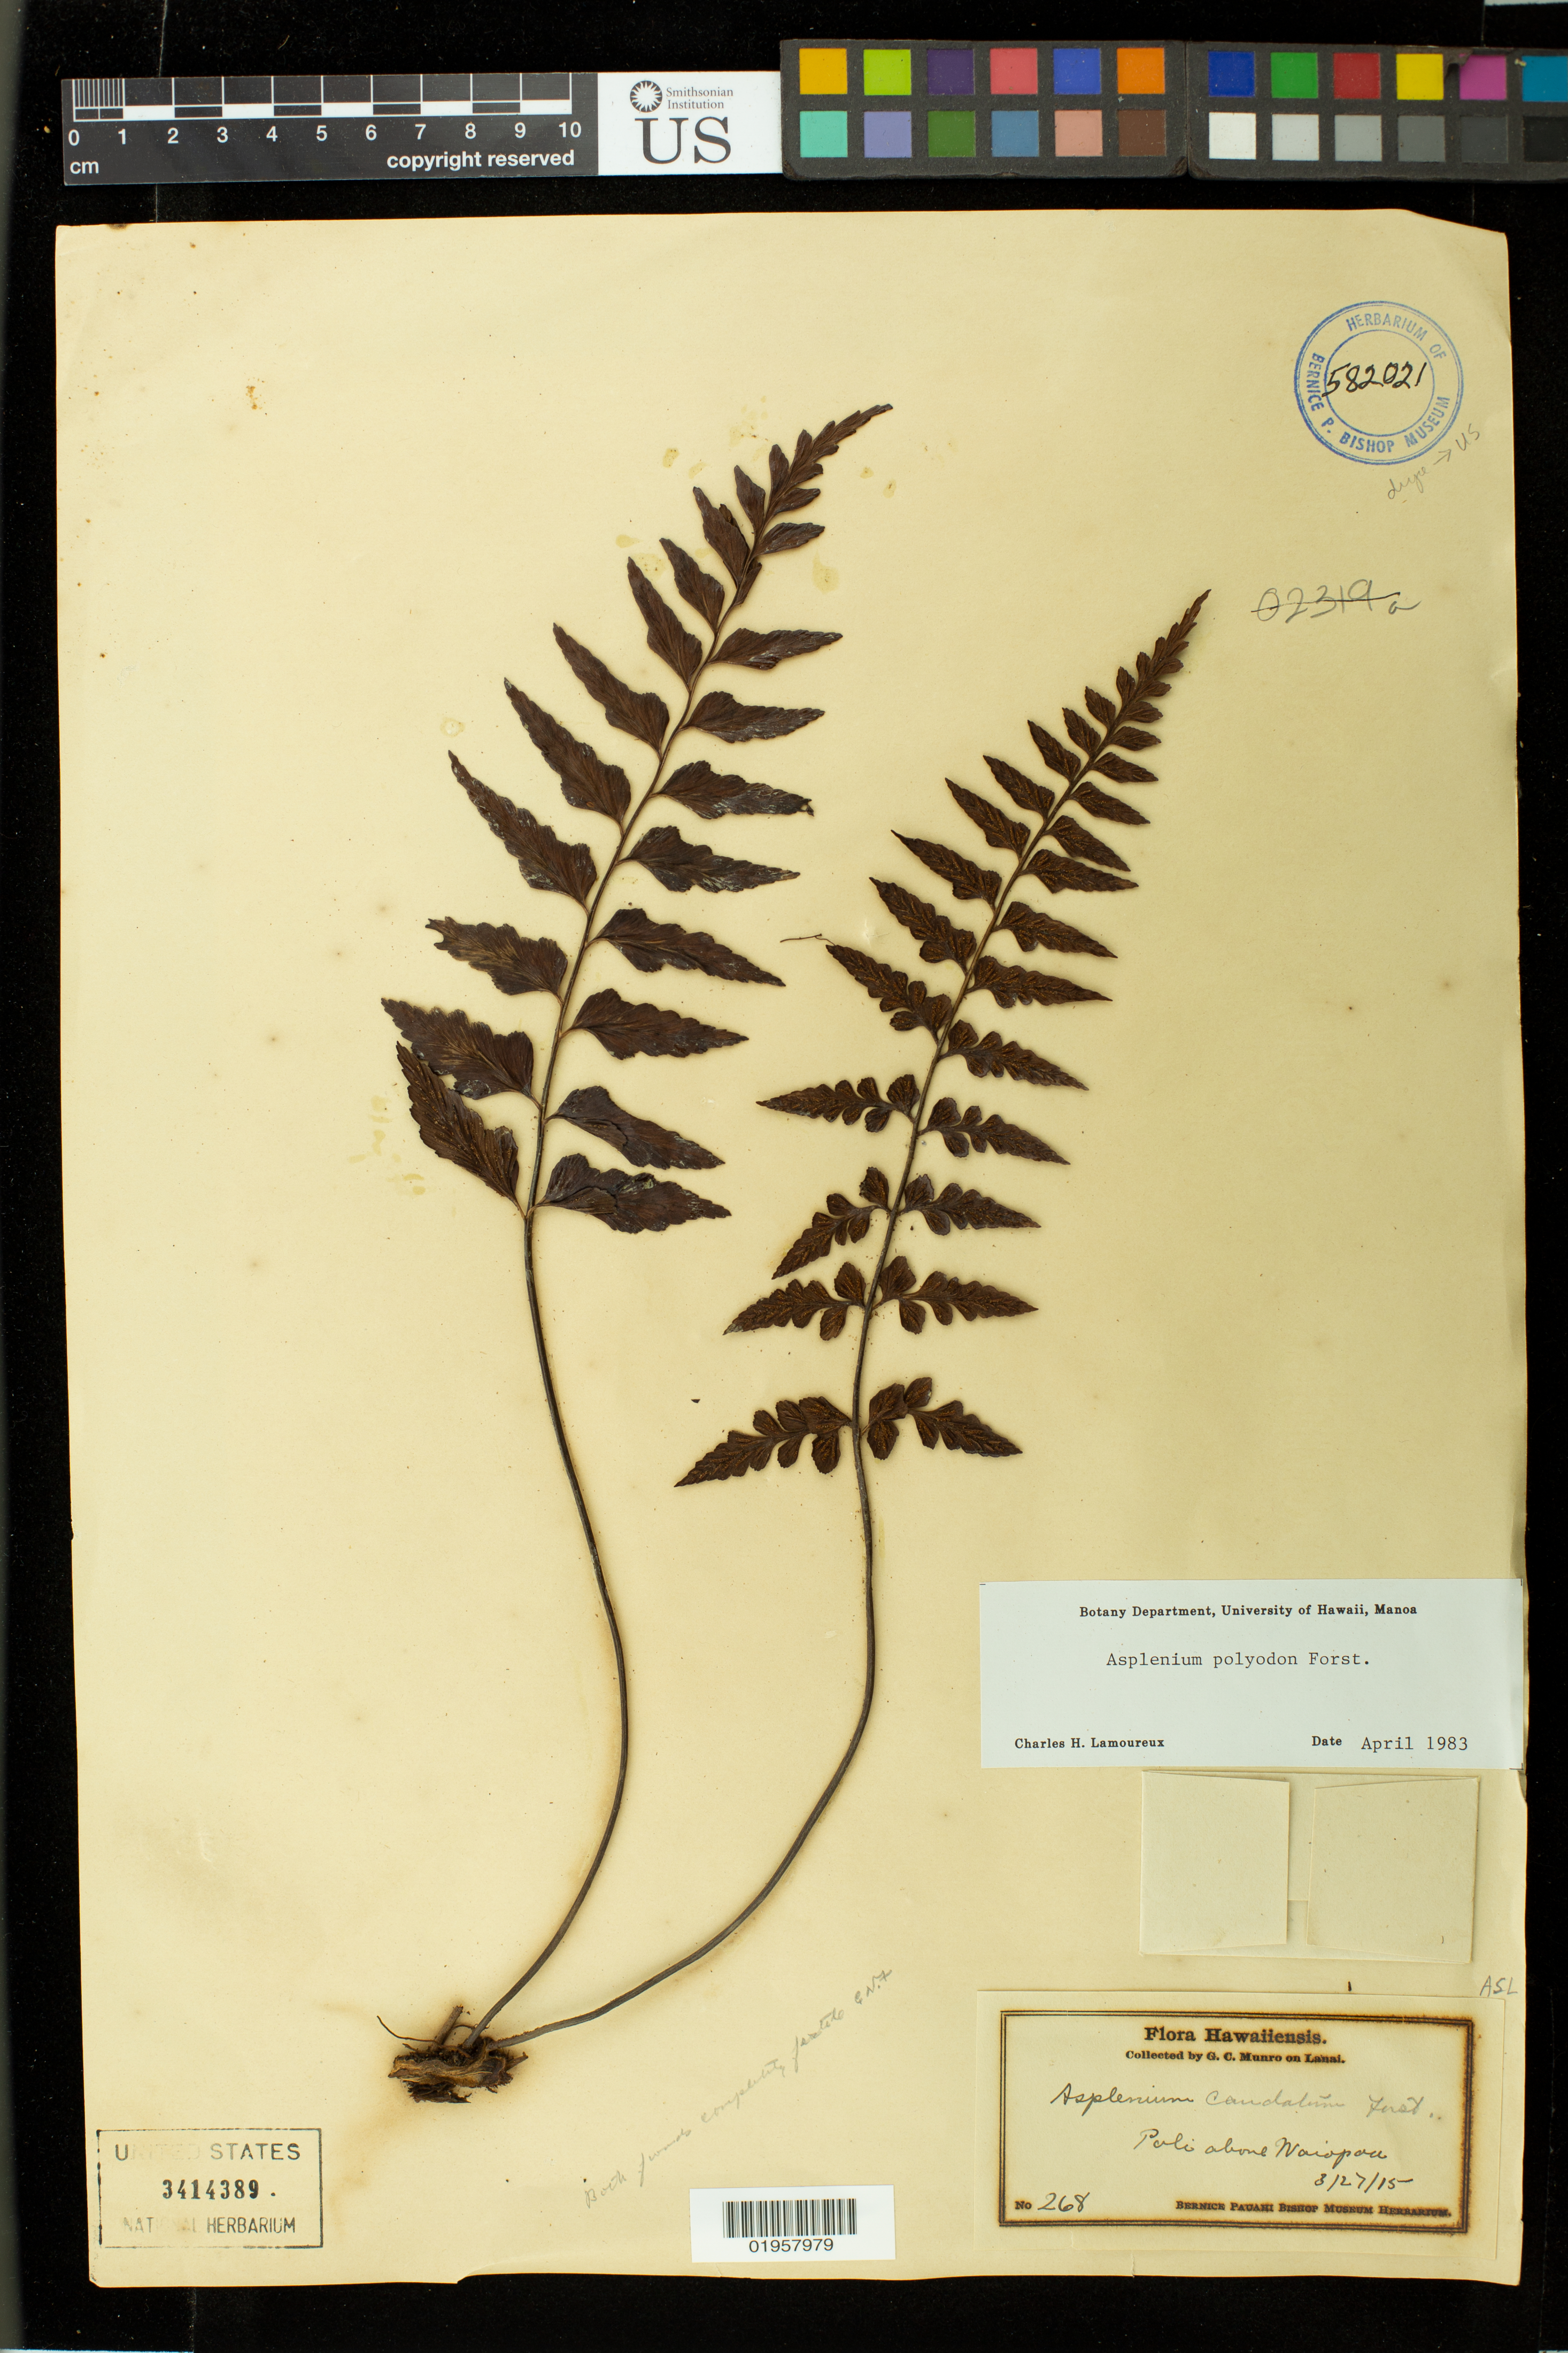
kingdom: Plantae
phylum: Tracheophyta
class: Polypodiopsida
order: Polypodiales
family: Aspleniaceae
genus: Asplenium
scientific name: Asplenium polyodon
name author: G. Forst.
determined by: Lamoureux, C. H.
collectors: G. C. Munro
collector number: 268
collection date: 1915-03-27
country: United States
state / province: Hawaii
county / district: Maui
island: Lana'i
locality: Poli above Waiopau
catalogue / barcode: US 3414389